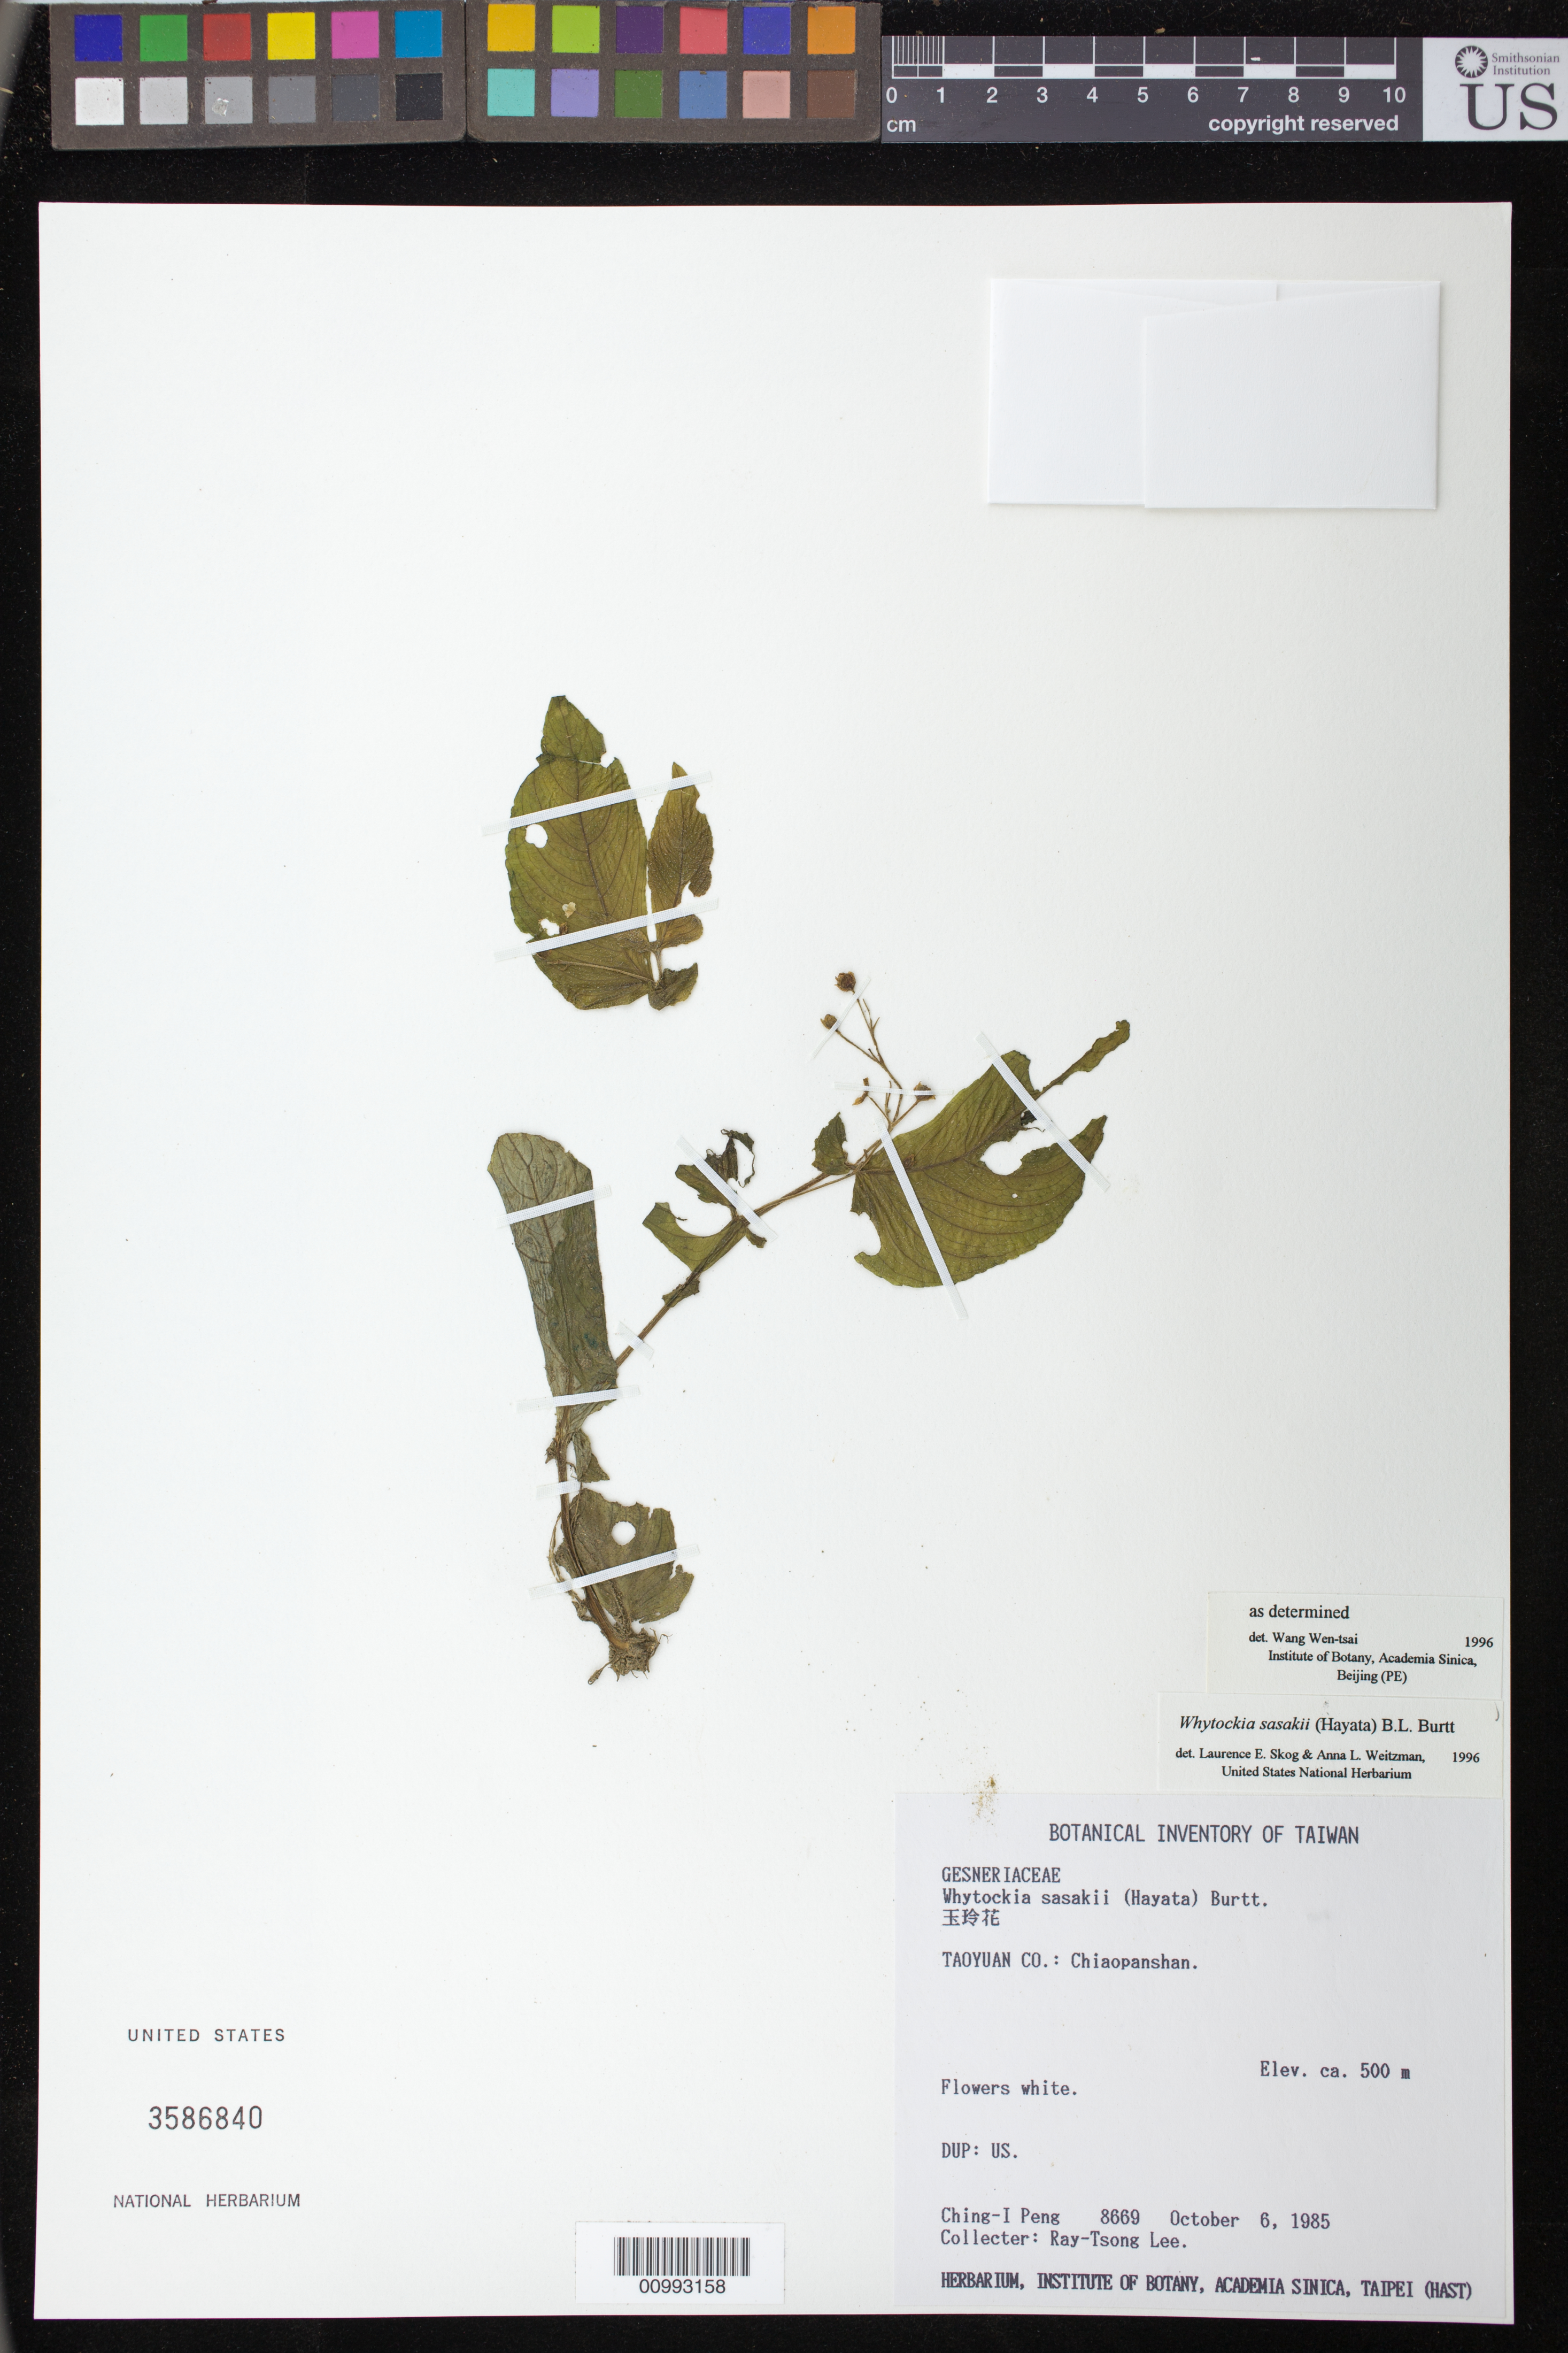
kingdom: Plantae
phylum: Tracheophyta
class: Magnoliopsida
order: Lamiales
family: Gesneriaceae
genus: Whytockia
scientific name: Whytockia sasakii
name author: (Hayata) B.L. Burtt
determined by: Skog, L. E.; Weitzman, A. L.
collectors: C.-I Peng & R. Lee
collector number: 8669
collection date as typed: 06 Oct 1985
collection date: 1985-10-06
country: Taiwan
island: Taiwan [Formosa]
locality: Taoyuan Co.: Chiaopanshan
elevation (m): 500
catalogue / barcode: US 3586840